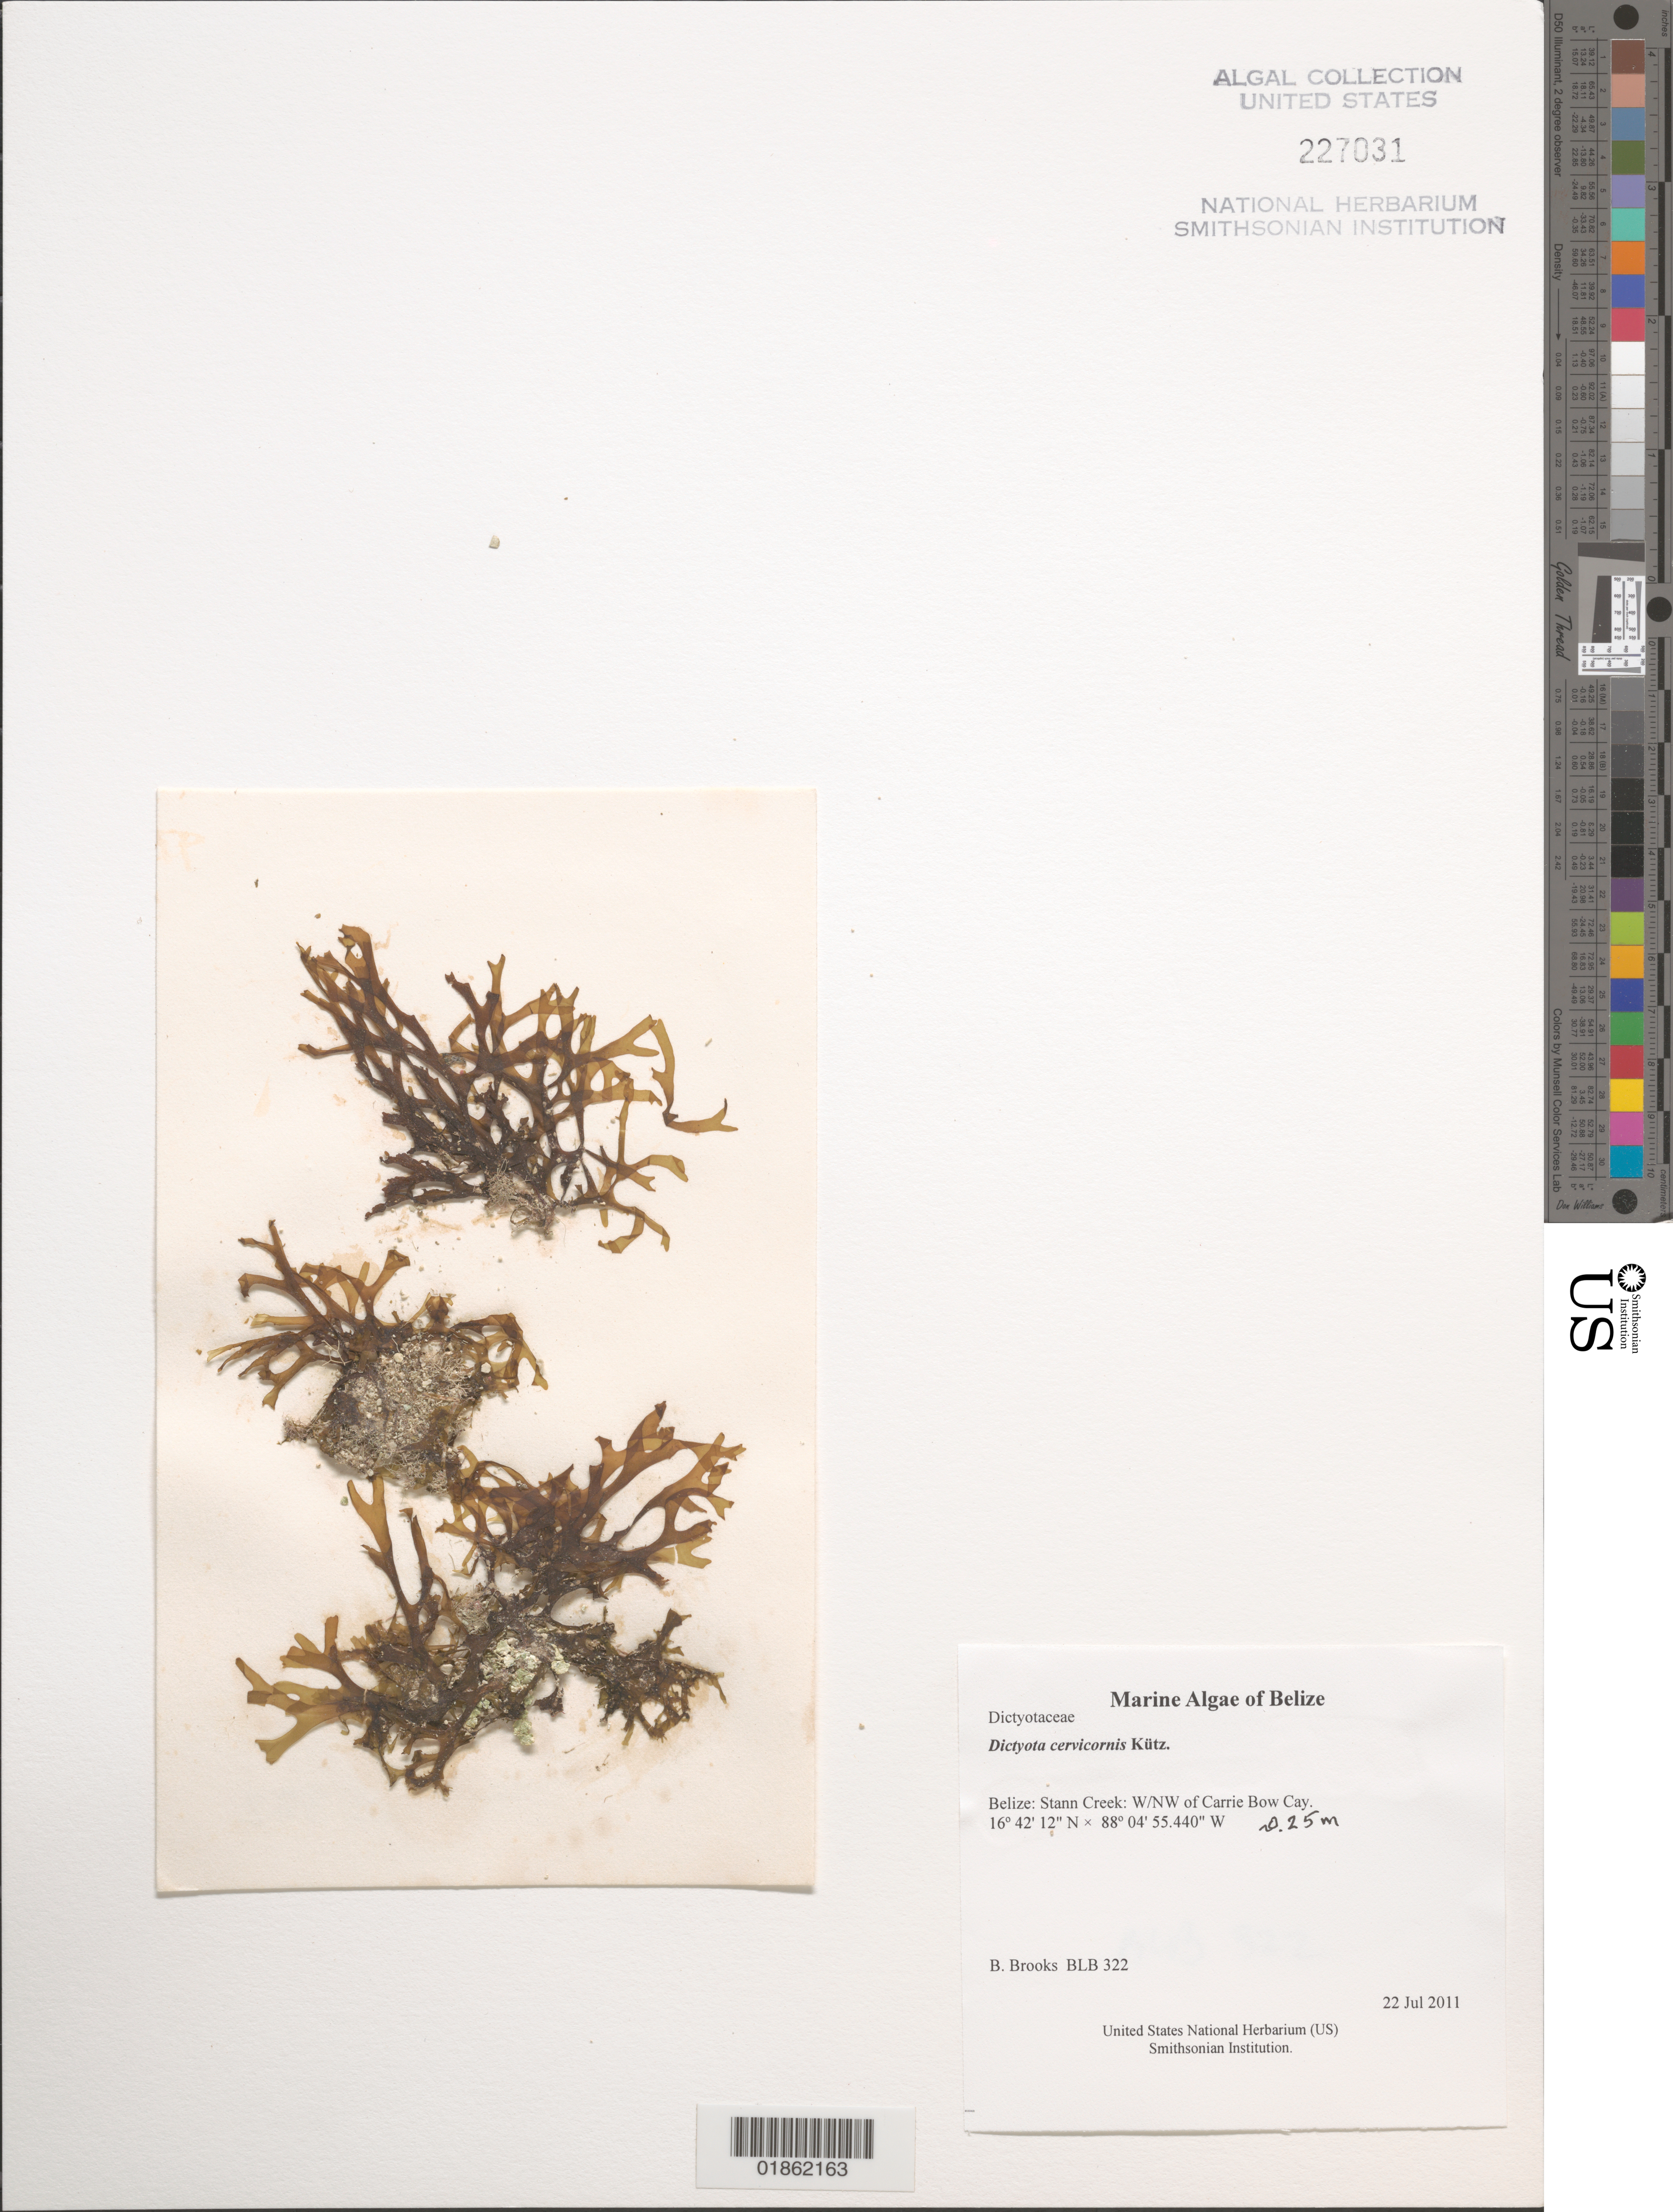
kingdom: Chromista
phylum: Ochrophyta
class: Phaeophyceae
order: Dictyotales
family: Dictyotaceae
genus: Dictyota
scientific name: Dictyota cervicornis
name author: Kütz.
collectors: B. Brooks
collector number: BLB 322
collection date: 2011-07-22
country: Belize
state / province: Stann Creek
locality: W/NW of Carrie Bow Cay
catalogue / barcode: US 227031